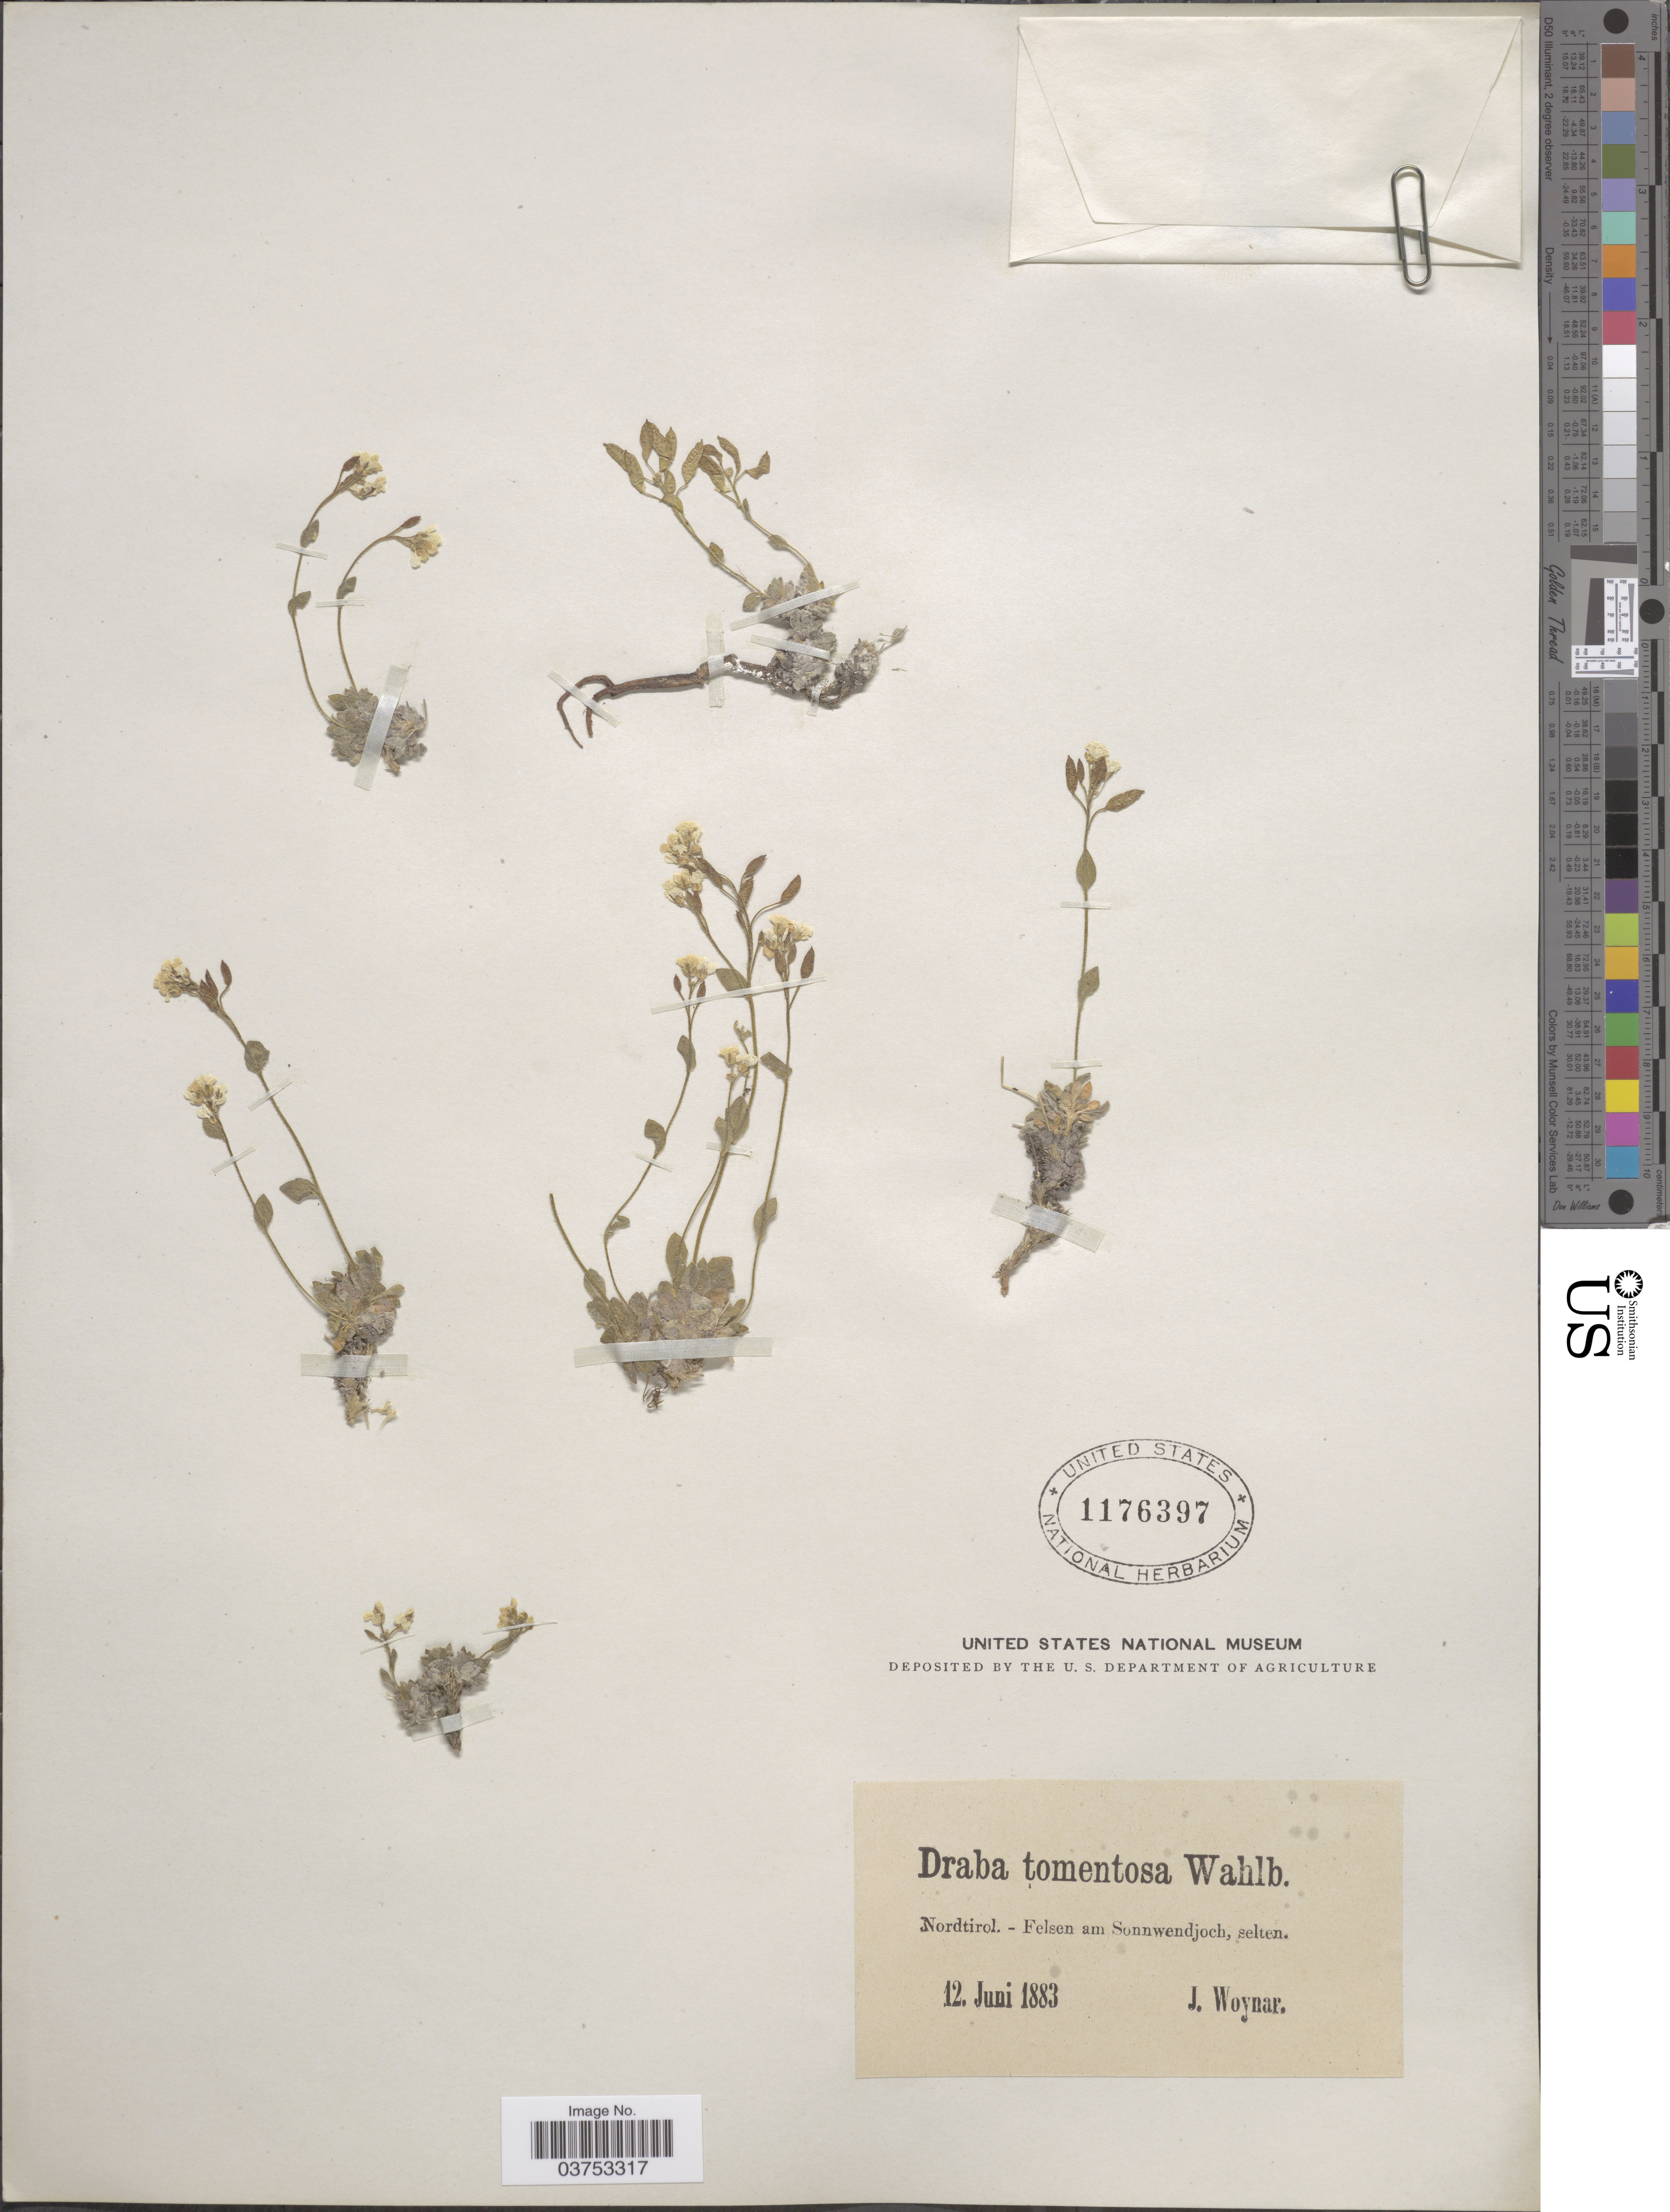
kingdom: Plantae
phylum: Tracheophyta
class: Magnoliopsida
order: Brassicales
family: Brassicaceae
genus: Draba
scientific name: Draba tomentosa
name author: Clairv.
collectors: J. Woynar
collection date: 1883-06-12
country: Austria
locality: Nordtirol. - Felsen am Sonnwendjoch, selten.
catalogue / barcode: US 1176397